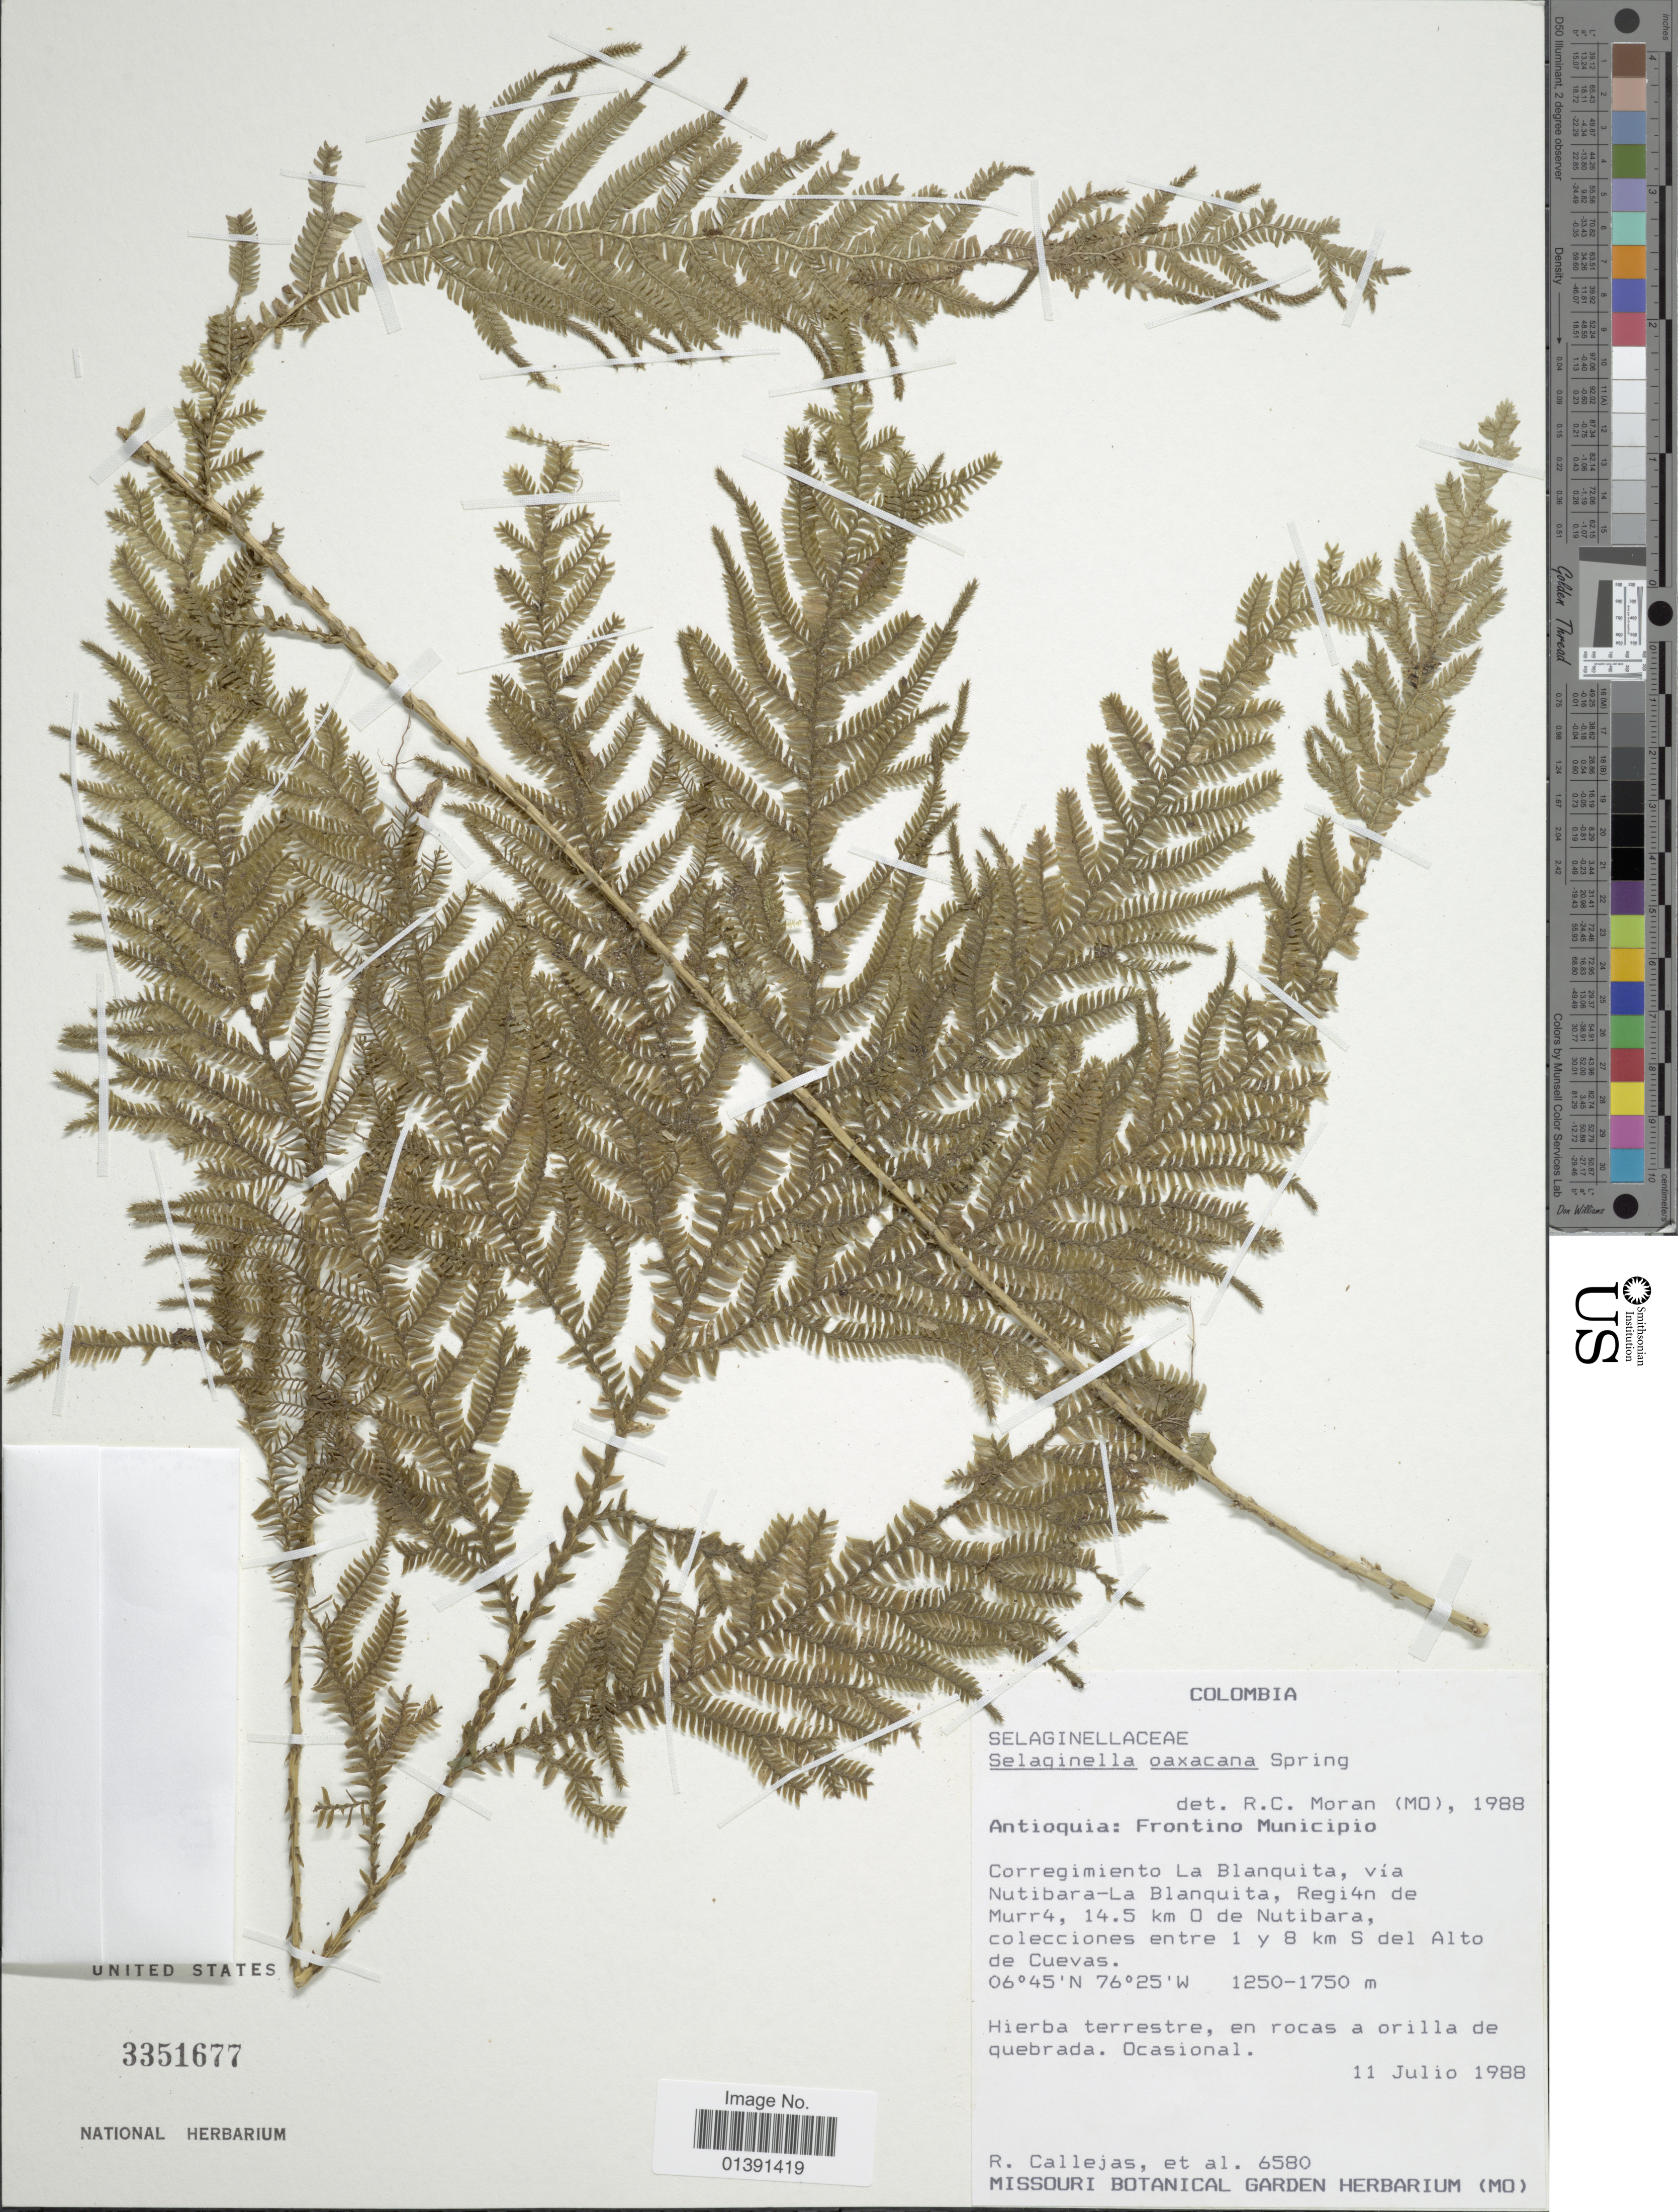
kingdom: Plantae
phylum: Tracheophyta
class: Lycopodiopsida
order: Selaginellales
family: Selaginellaceae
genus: Selaginella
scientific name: Selaginella oaxacana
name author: Spring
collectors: R. Callejas & et al.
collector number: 6580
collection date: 1988-07-11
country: Colombia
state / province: Antioquia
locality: Frontino Municpio, Corregimiento La Blanquita, via Nutibara-La Blanquita, Regi4n de Murr4, 14.5 km O fr Nutibara, collecciones entre 1 y 8 km S del Alto de Cuevas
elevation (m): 1250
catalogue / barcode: US 3351677